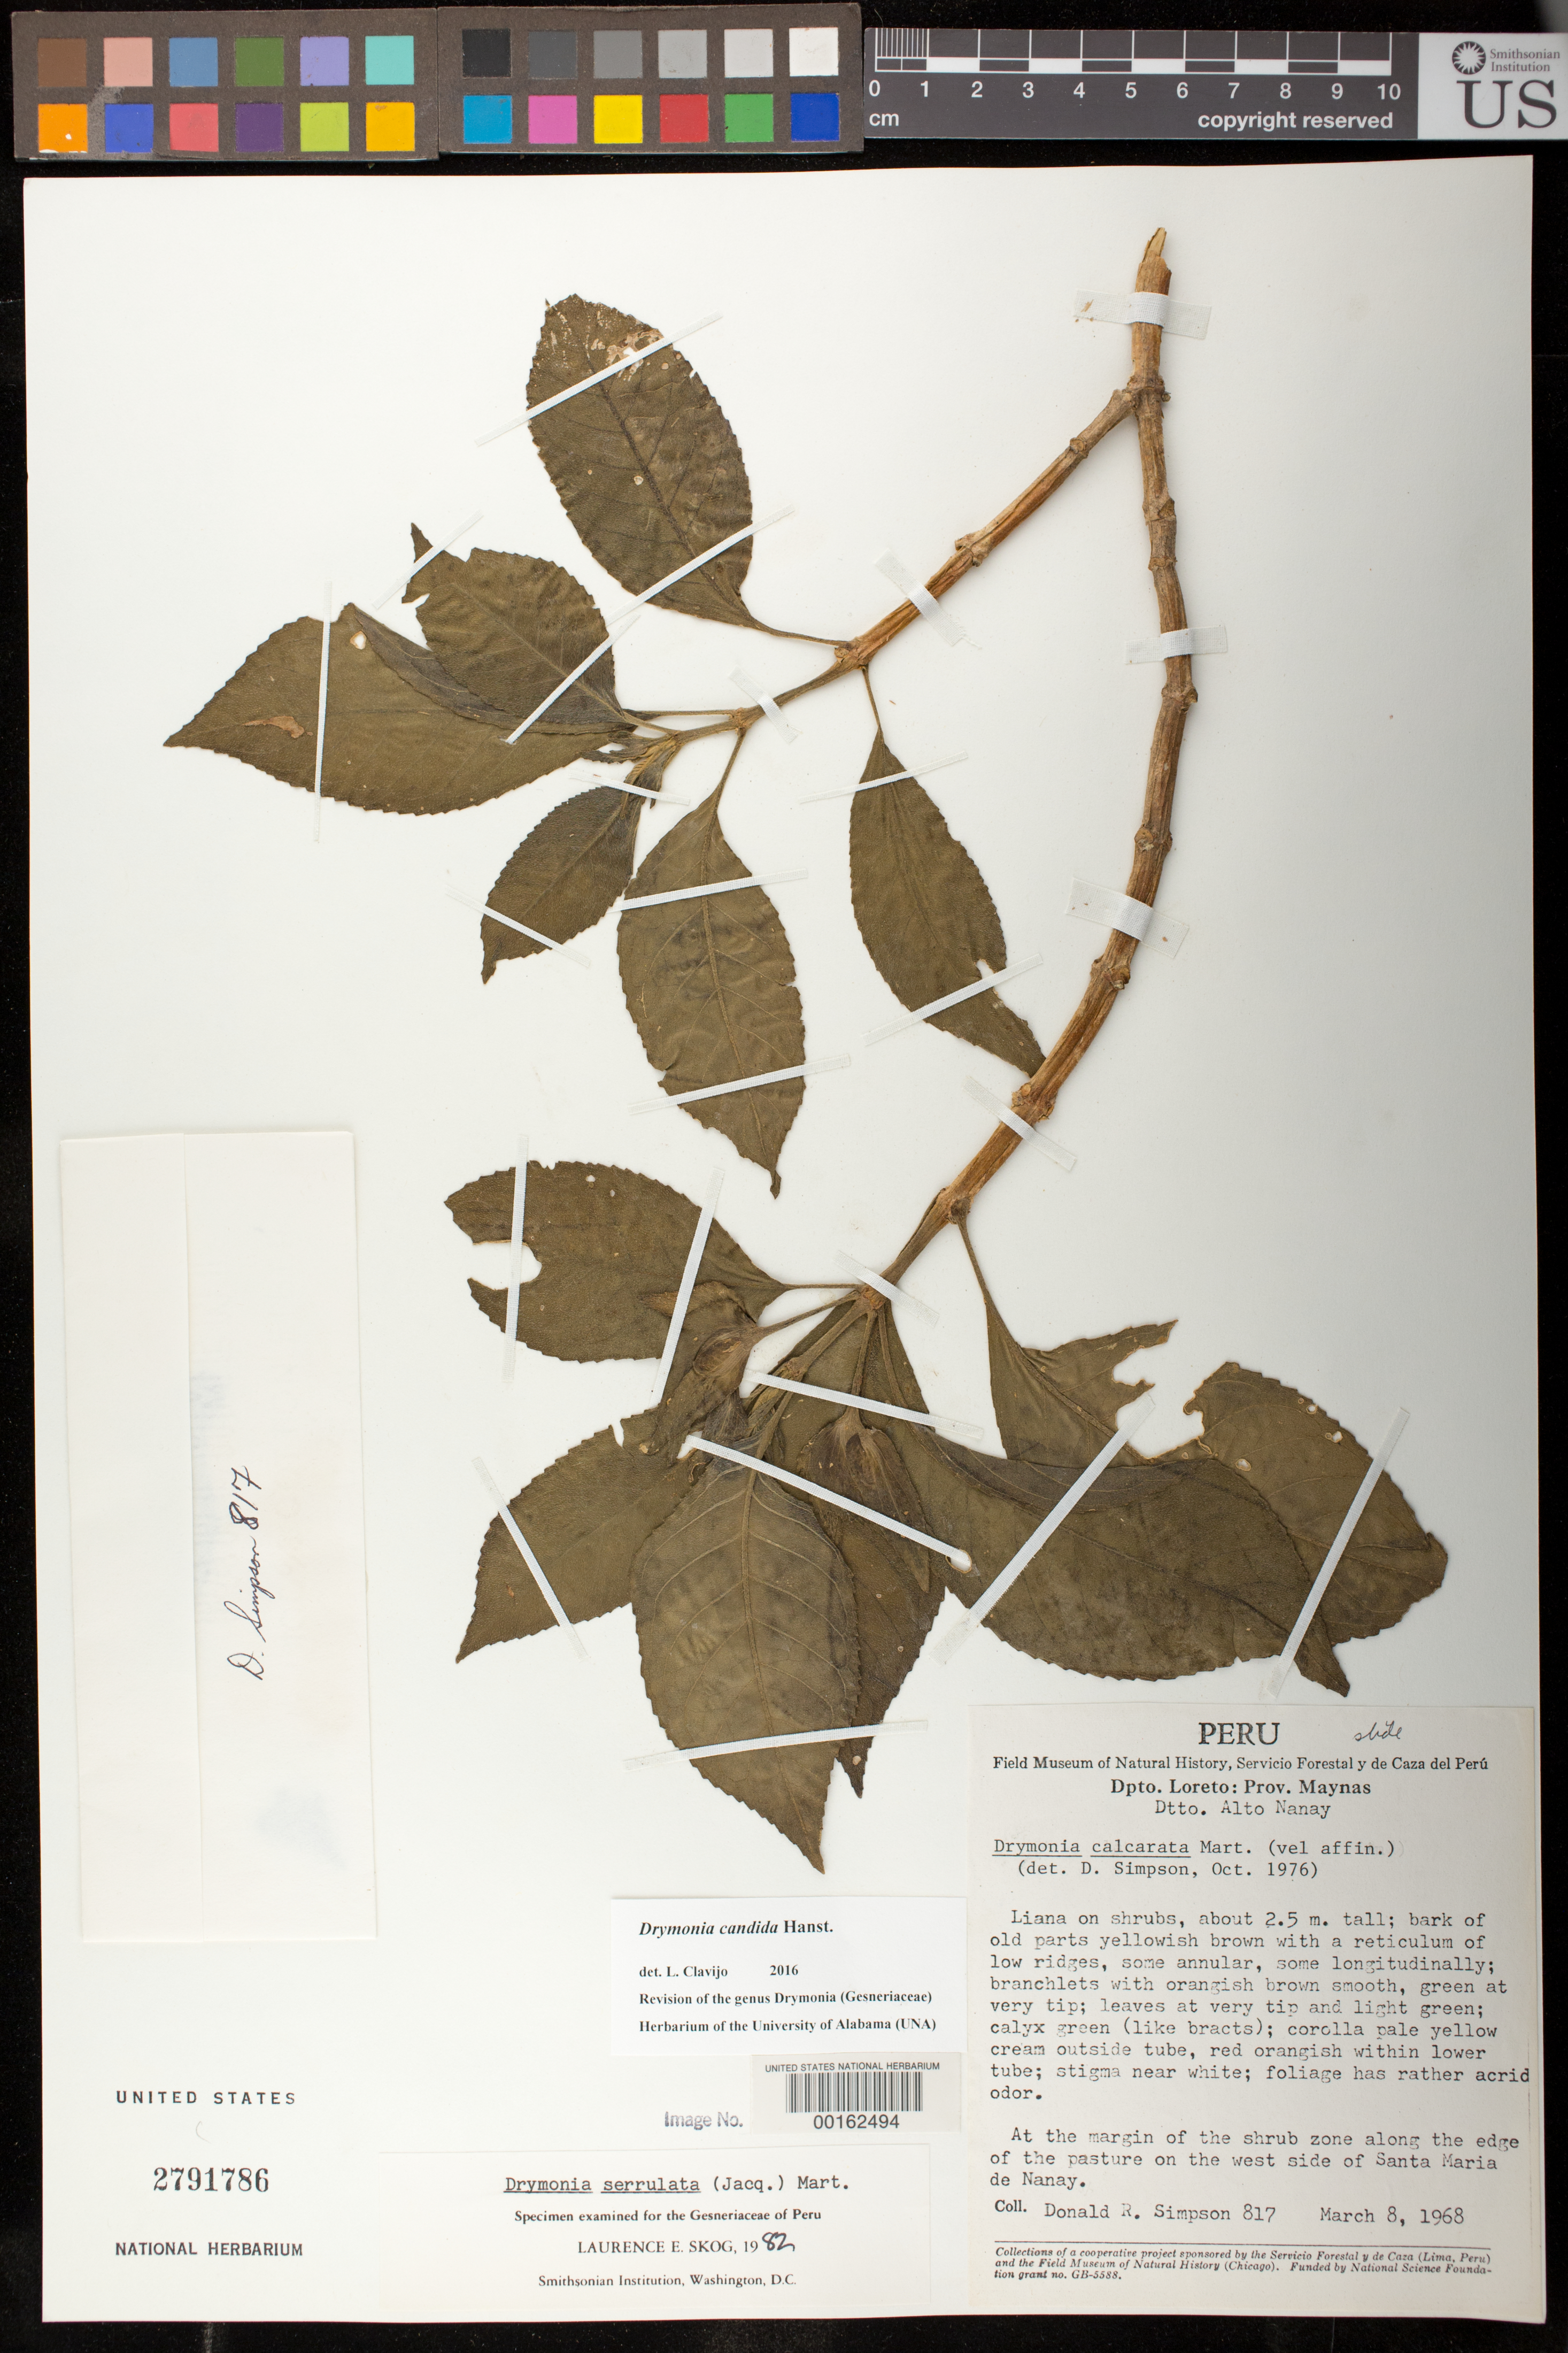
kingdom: Plantae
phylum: Tracheophyta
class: Magnoliopsida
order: Lamiales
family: Gesneriaceae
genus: Drymonia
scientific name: Drymonia candida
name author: Hanst.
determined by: Clavijo, L.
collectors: D. R. Simpson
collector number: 817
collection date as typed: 08 Mar 1968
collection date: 1968-03-08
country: Peru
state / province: Loreto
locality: Prov. Maynas, Dtto. Alto Nanay, on the west side of Santa Maria de Nanay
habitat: At margin of shrub zone along edge of pasture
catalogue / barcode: US 2791786